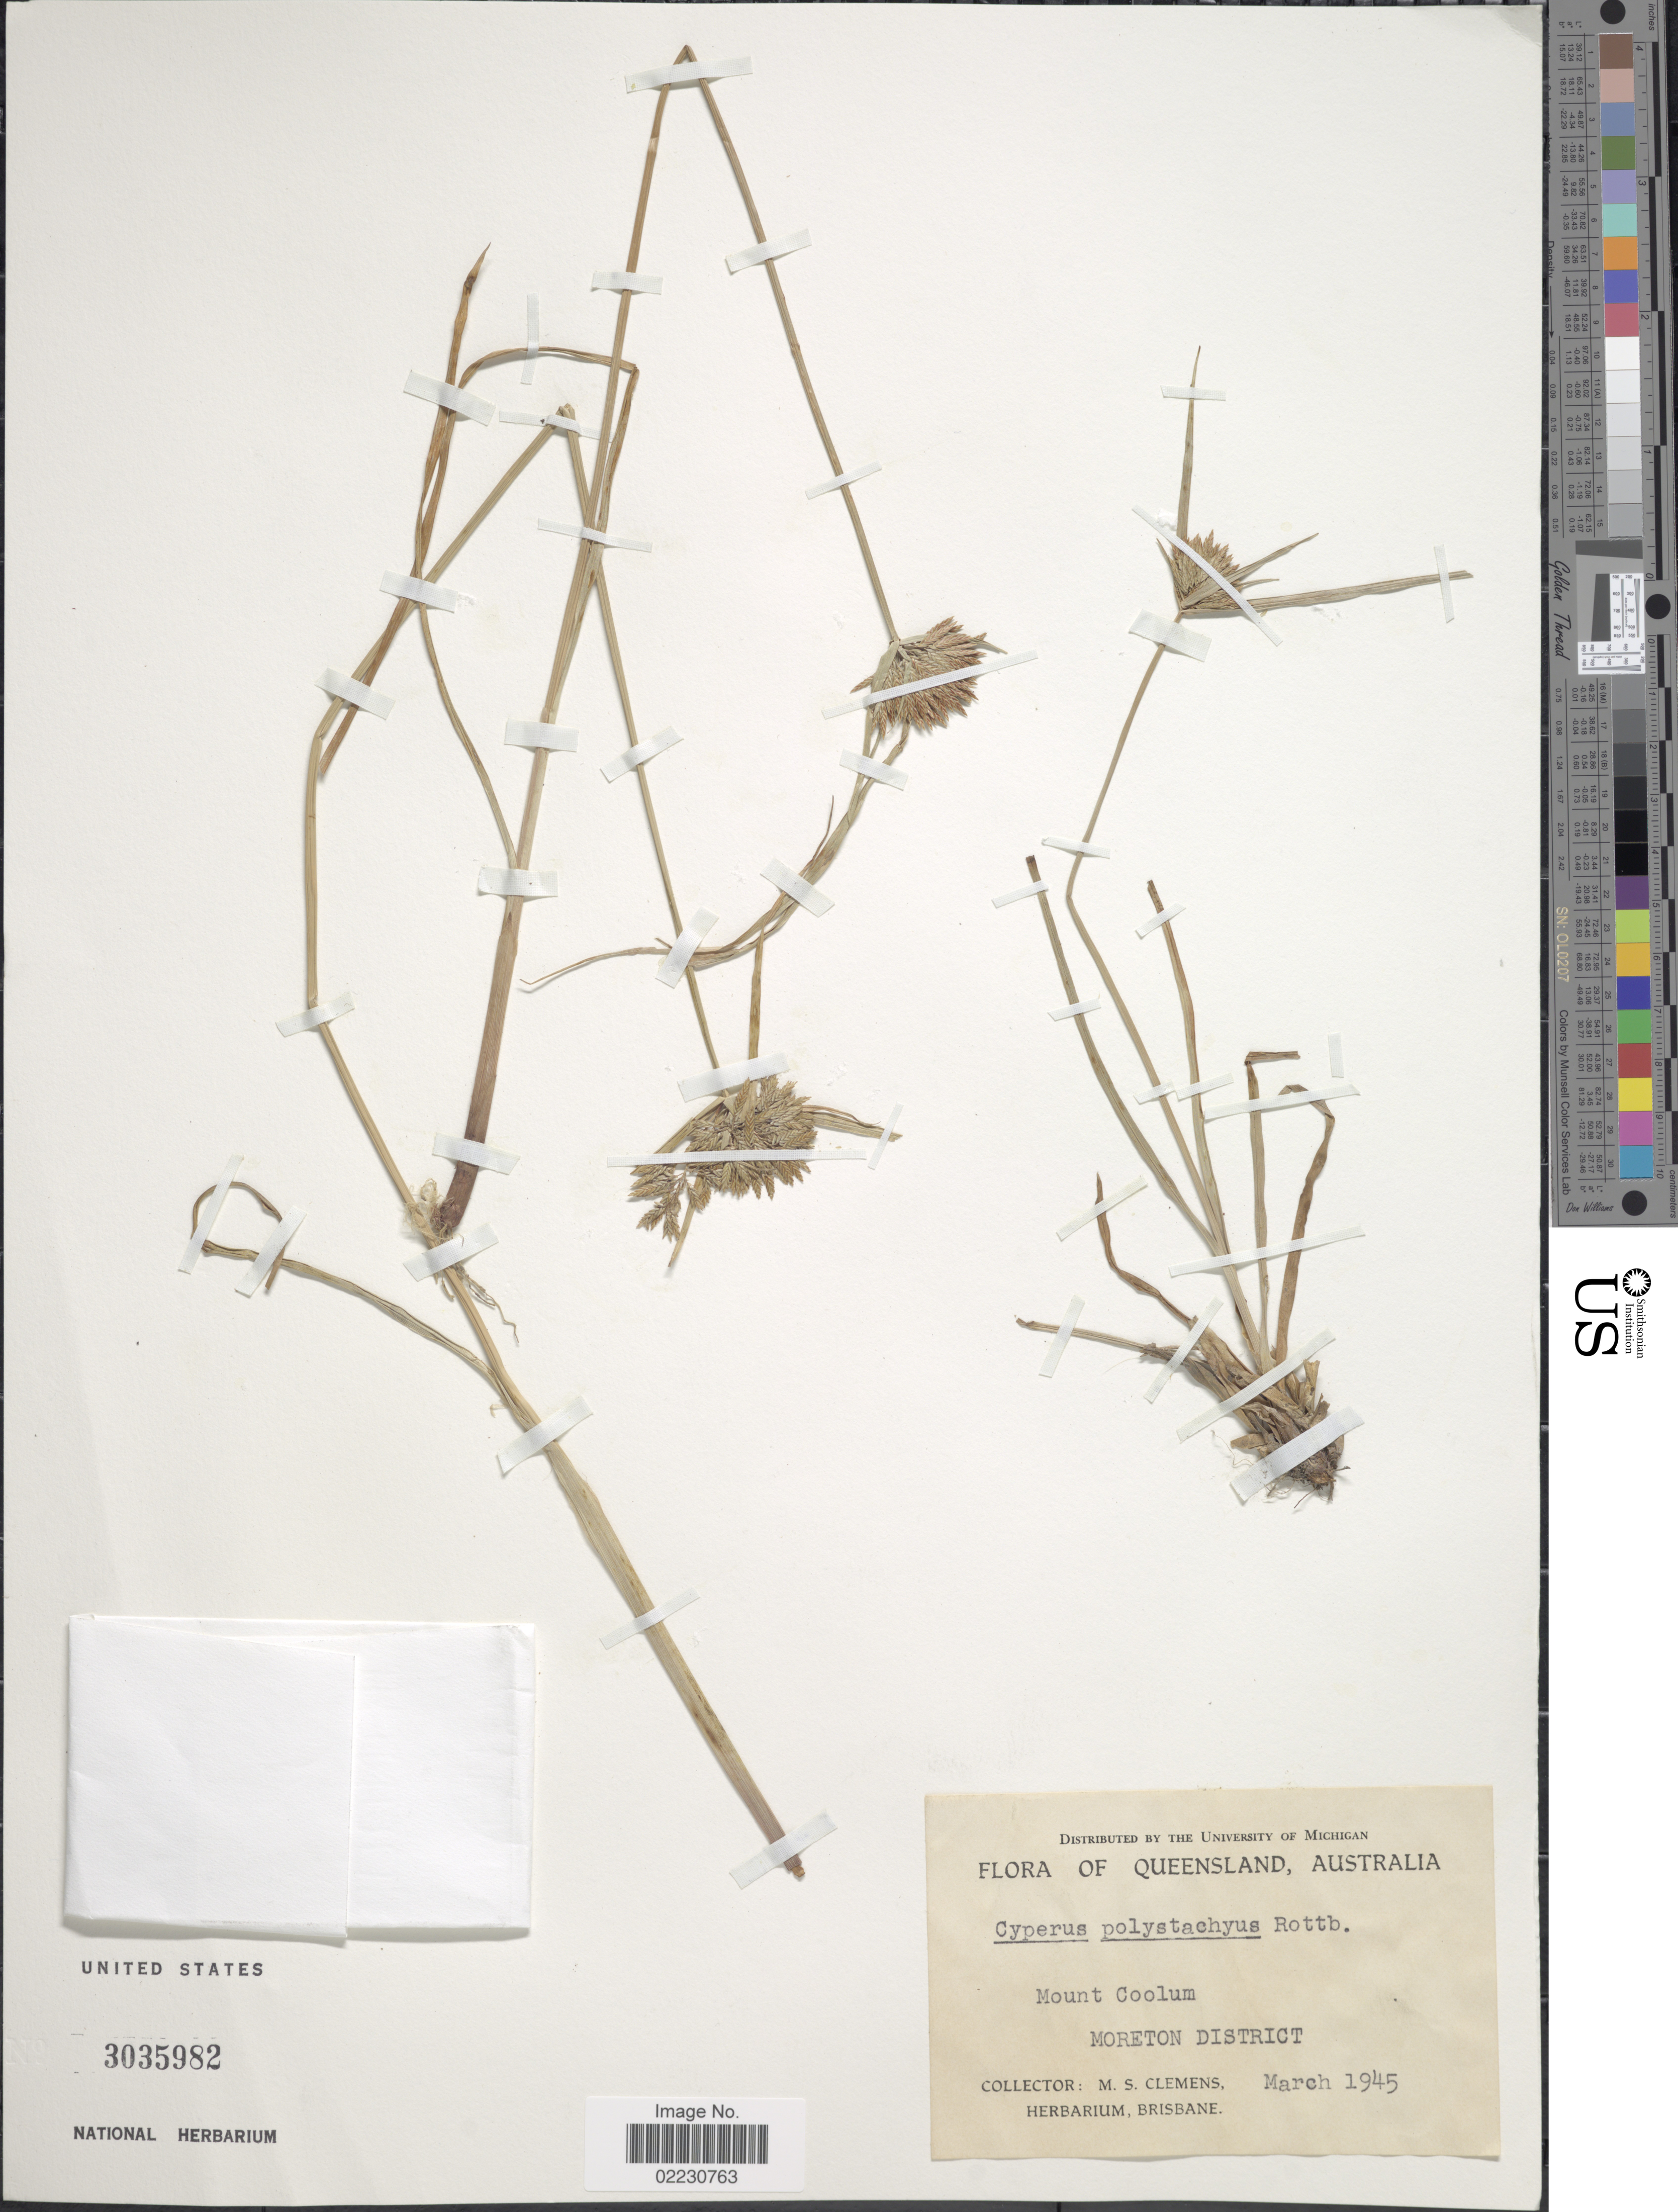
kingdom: Plantae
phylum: Tracheophyta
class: Liliopsida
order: Poales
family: Cyperaceae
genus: Cyperus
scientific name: Cyperus polystachyos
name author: Rottb.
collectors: M. S. Clemens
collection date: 1945-03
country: Australia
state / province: Queensland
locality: Mount Coolum, Moreton District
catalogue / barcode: US 3035982